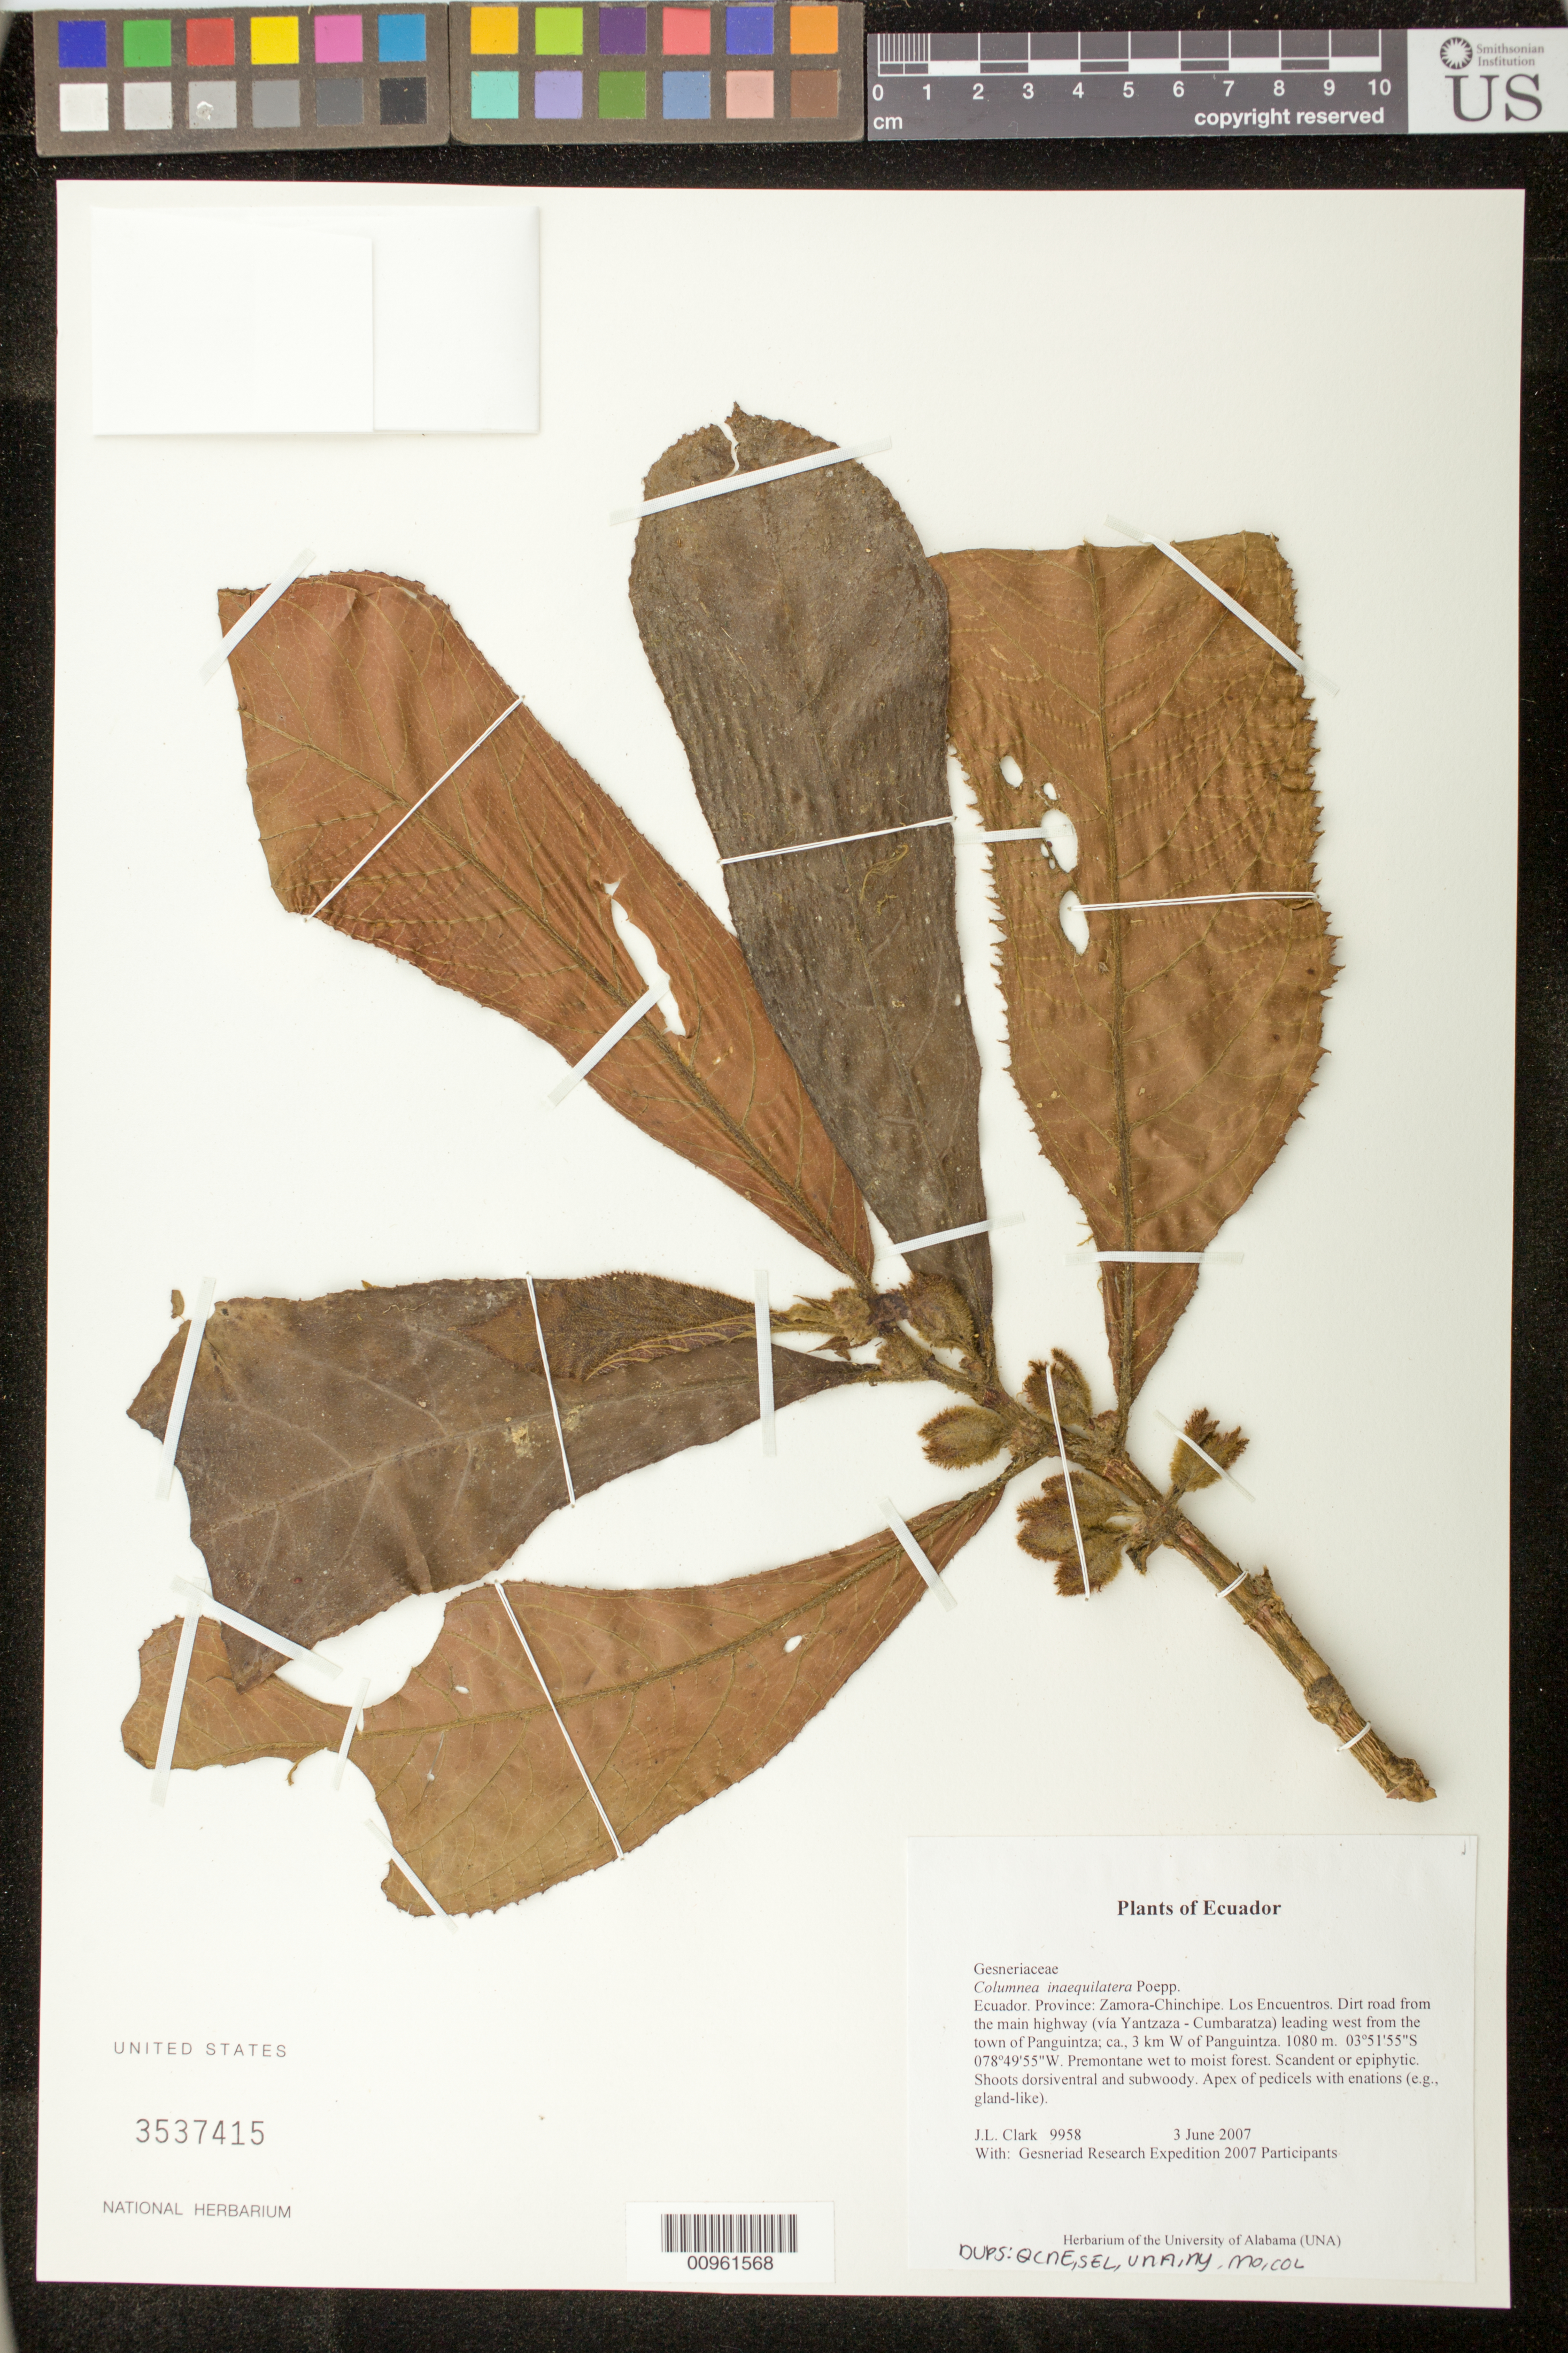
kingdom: Plantae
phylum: Tracheophyta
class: Magnoliopsida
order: Lamiales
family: Gesneriaceae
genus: Columnea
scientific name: Columnea inaequilatera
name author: Poepp.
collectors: J. L. Clark & Gesneriad Research Expedition 2007 Participants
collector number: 9958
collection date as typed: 03 Jun 2007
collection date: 2007-06-03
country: Ecuador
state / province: Zamora-Chinchipe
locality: Los Encuentros. Dirt road from the main highway (vía Yantzaza - Cumbaratza) leading west from the town of Panguintza; ca., 3 km W of Panguintza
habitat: Premontane wet to moist forest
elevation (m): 1080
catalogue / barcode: US 3537415